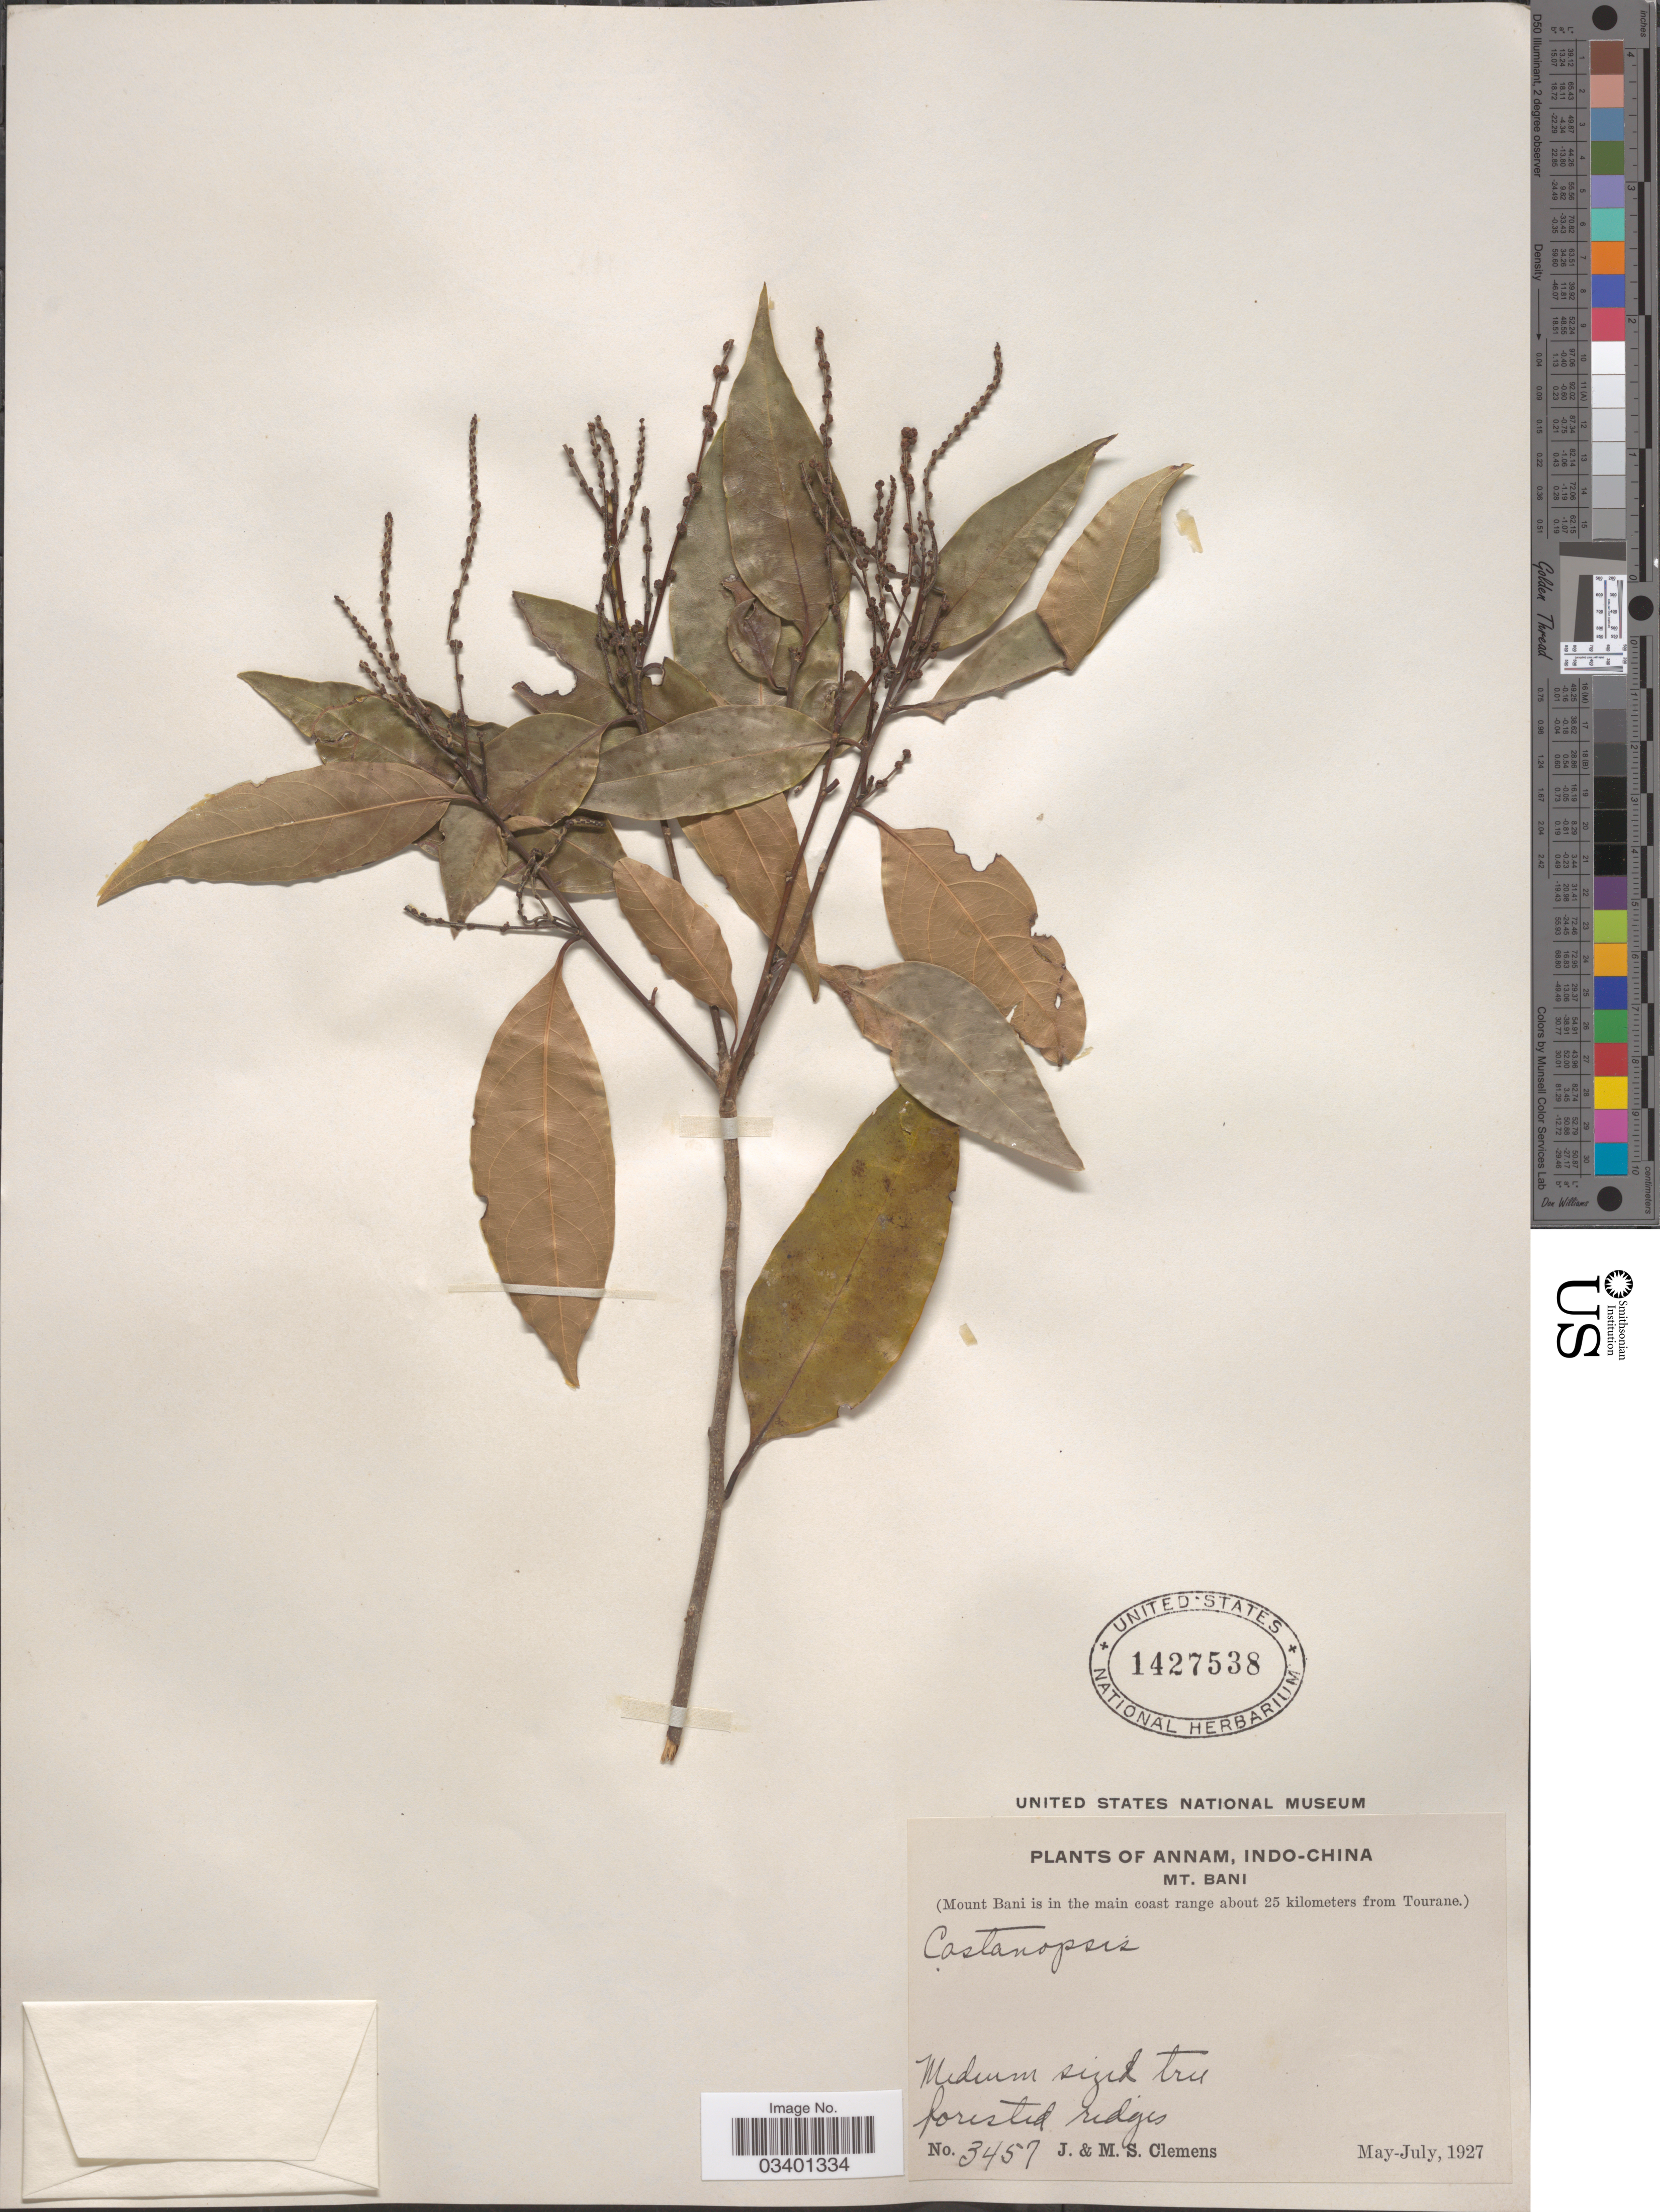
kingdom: Plantae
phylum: Tracheophyta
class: Magnoliopsida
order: Fagales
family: Fagaceae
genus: Castanopsis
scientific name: Castanopsis sp.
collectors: J. Clemens & M. S. Clemens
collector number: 3457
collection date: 1927-05/1927-07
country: Vietnam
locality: Annam, Indo-China. Mt. Bani. (Mount Bani is in the main coast range about 25 kilometers from Tourane).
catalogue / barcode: US 1427538